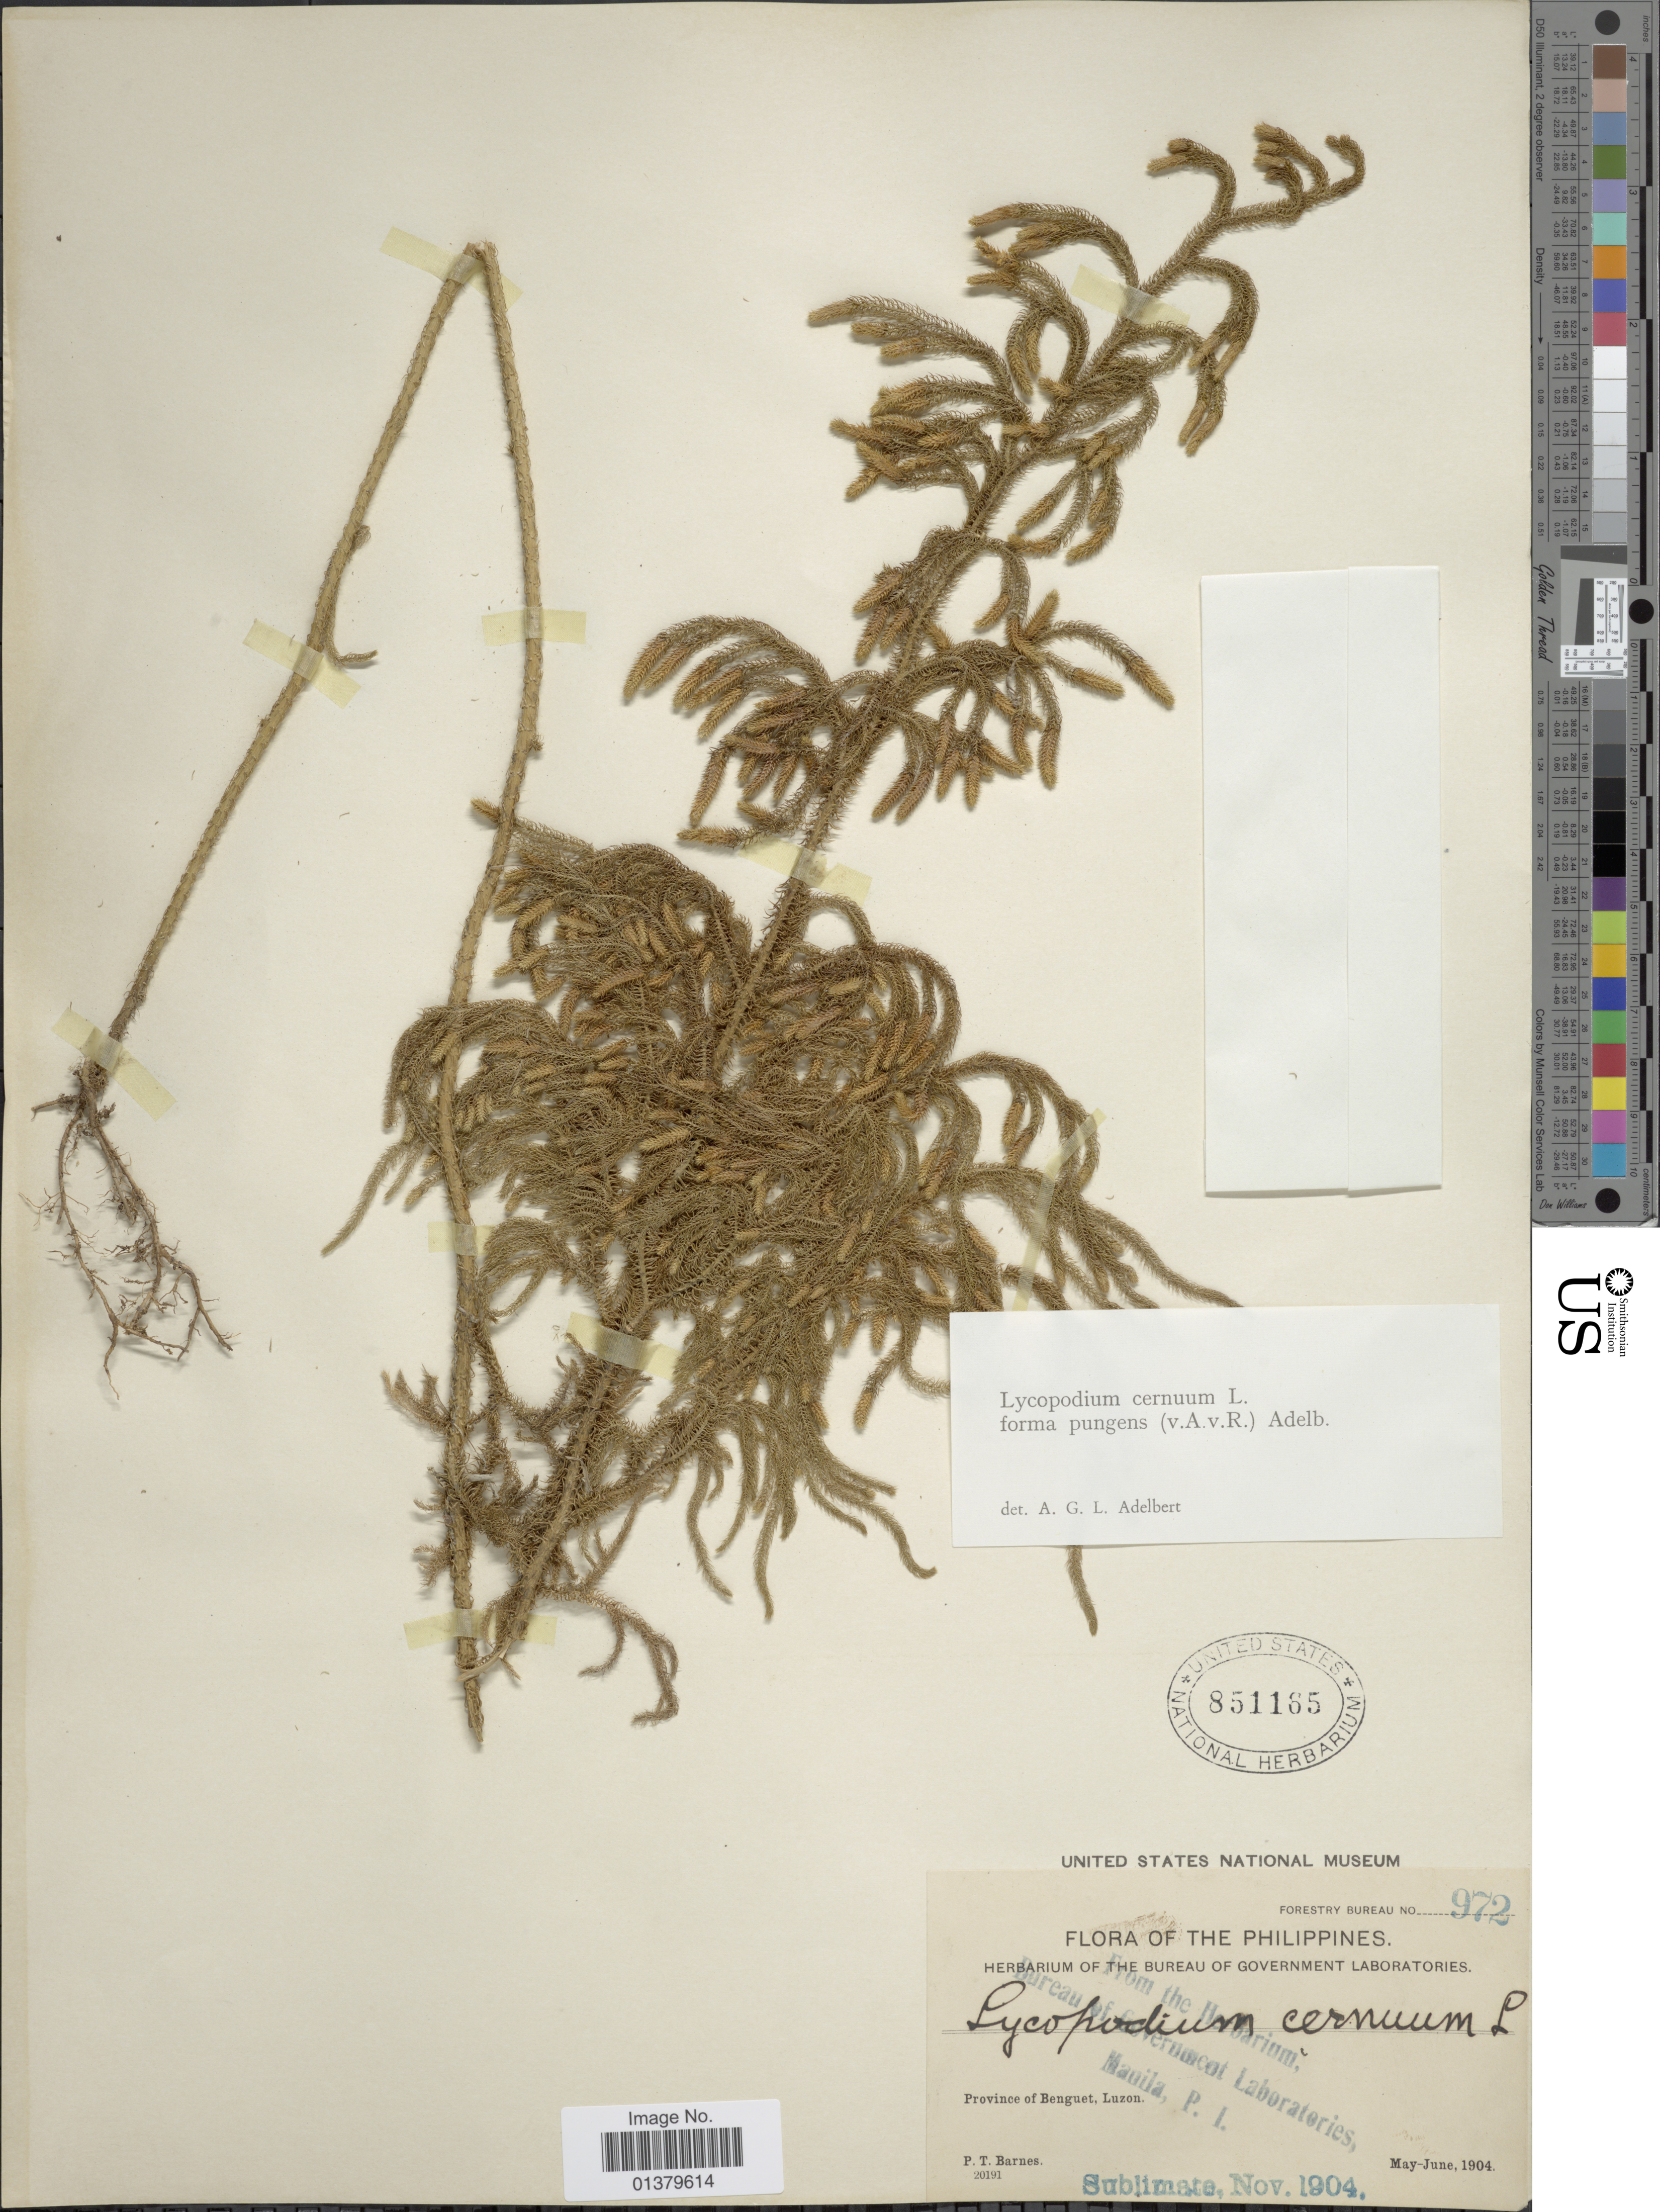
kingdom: Plantae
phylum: Tracheophyta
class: Lycopodiopsida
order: Lycopodiales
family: Lycopodiaceae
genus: Palhinhaea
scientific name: Palhinhaea cernua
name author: (L.) Vasc. & Franco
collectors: P. Barnes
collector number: Forestry Bureau 972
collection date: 1904-05/1904-06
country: Philippines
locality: Province of Benguet, Luzon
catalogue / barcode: US 851165